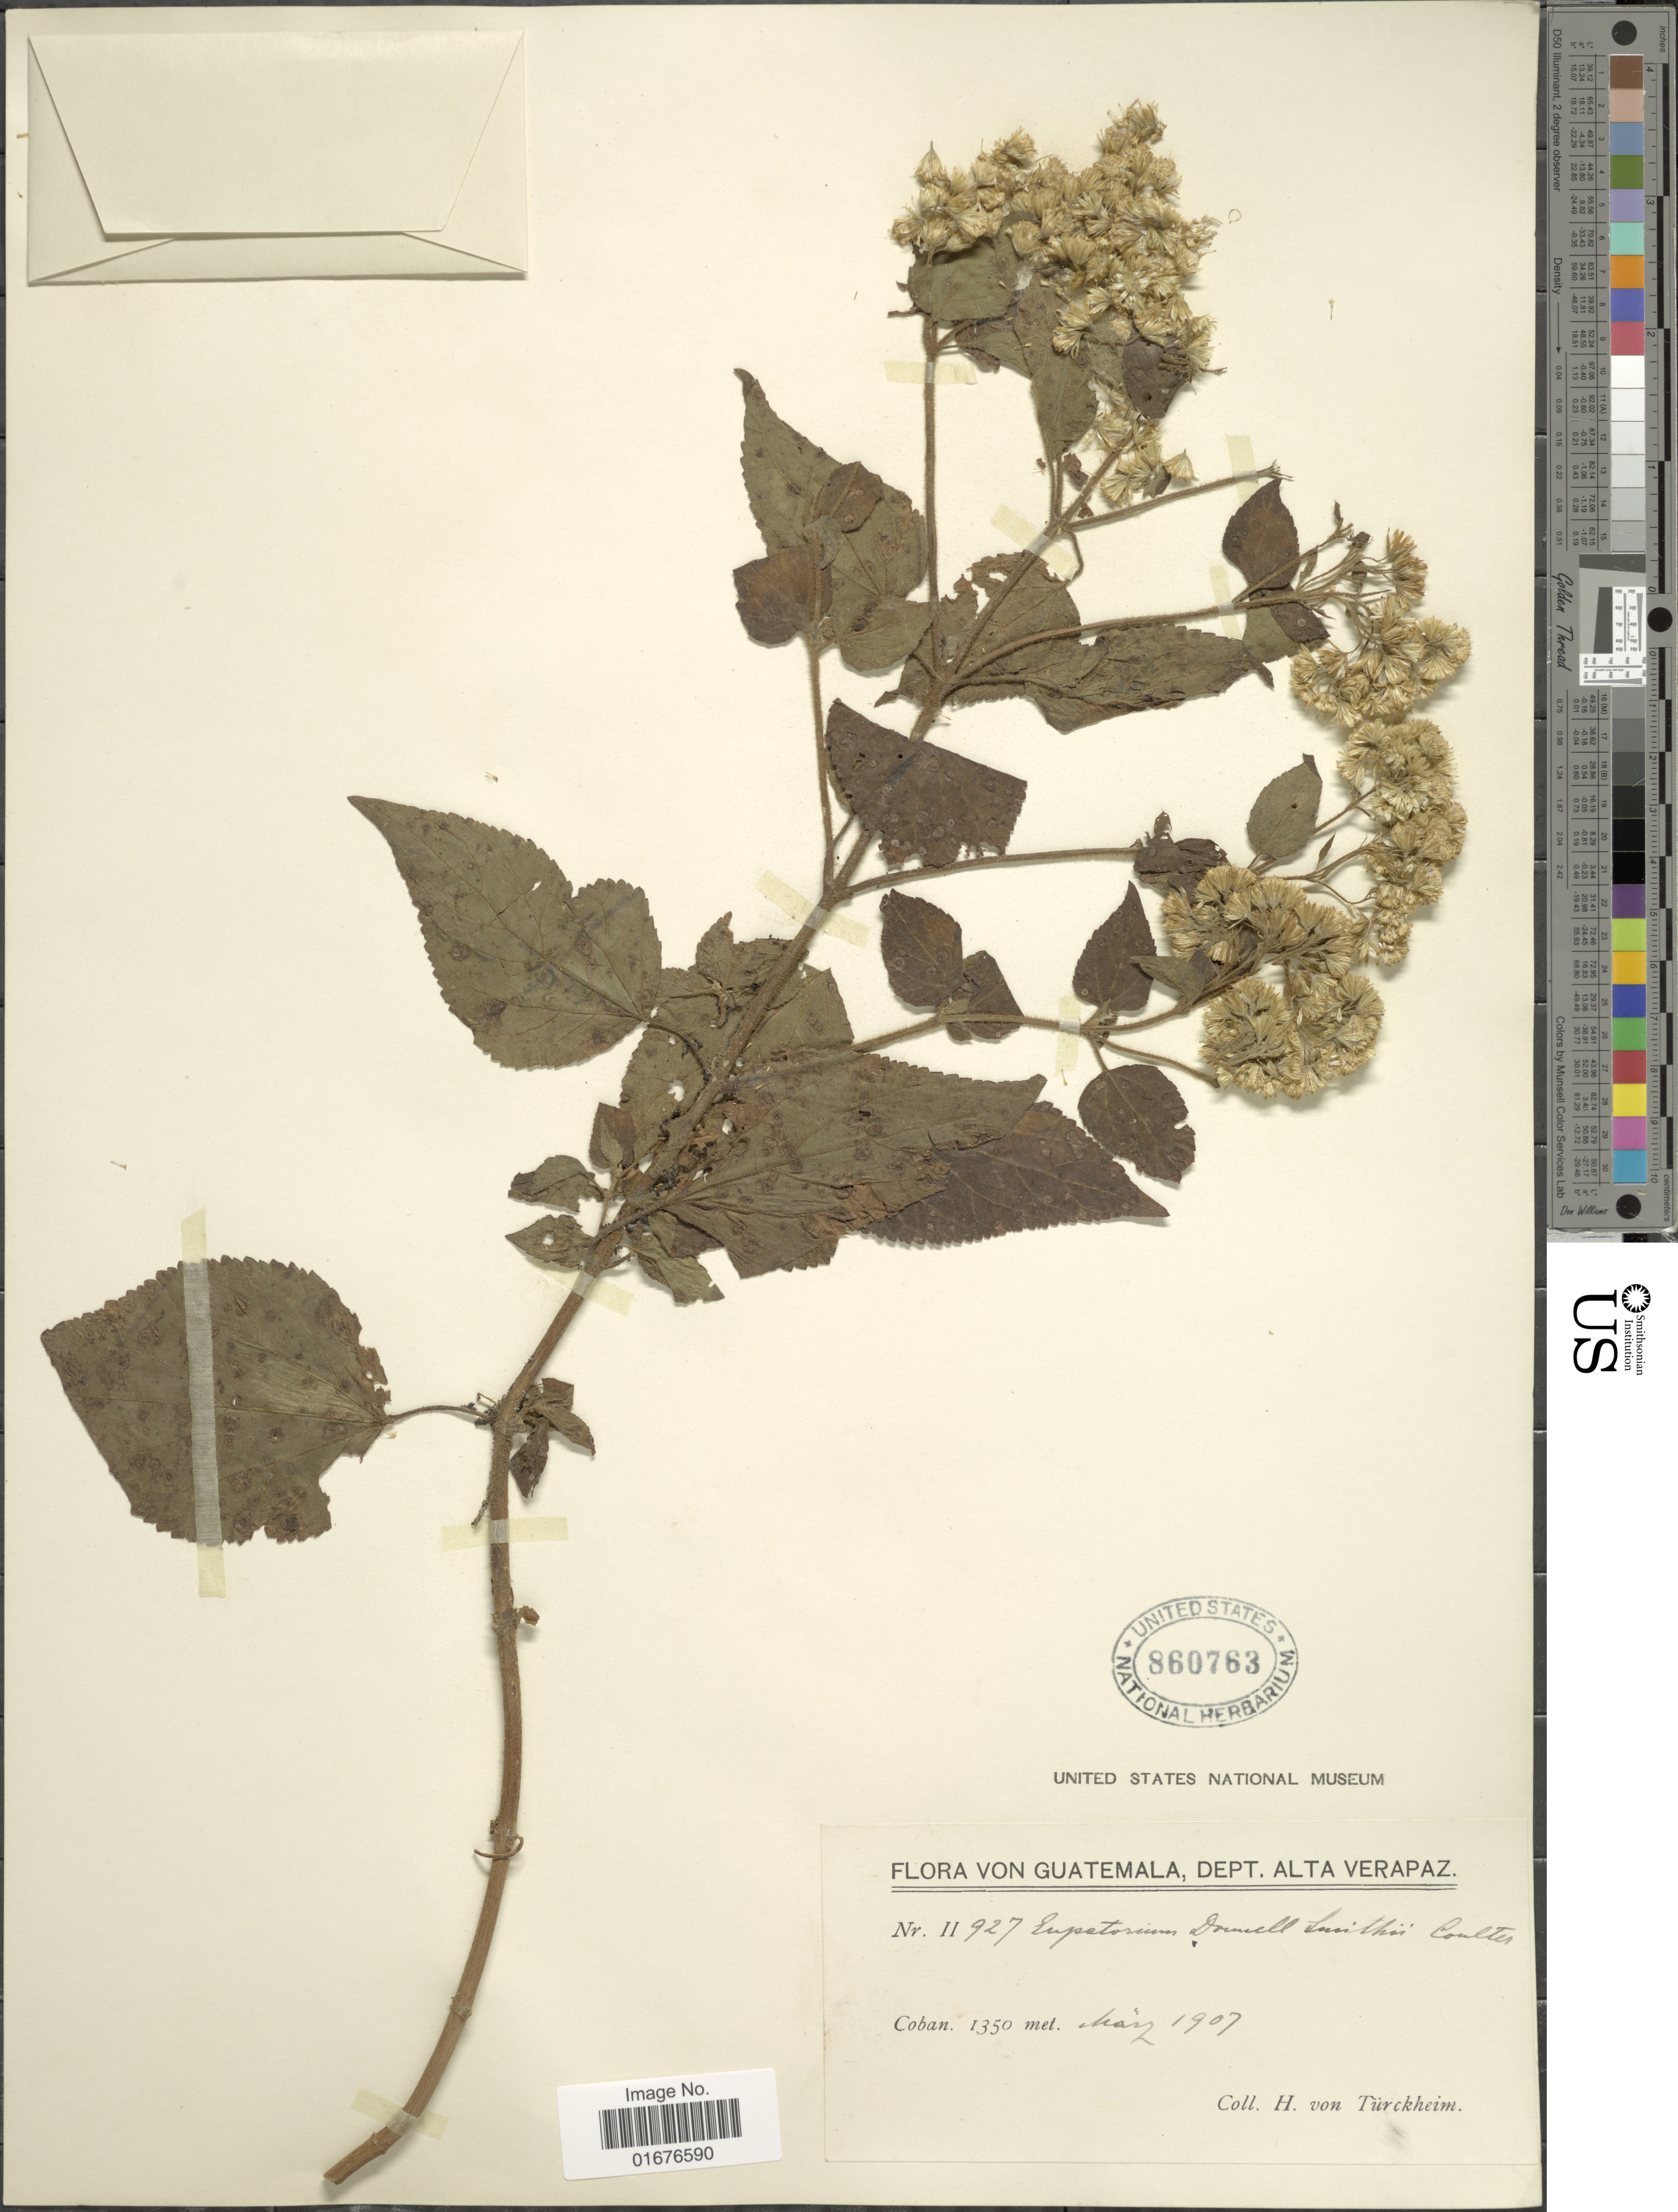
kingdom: Plantae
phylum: Tracheophyta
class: Magnoliopsida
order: Asterales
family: Asteraceae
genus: Ageratina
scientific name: Ageratina pichinchensis var. bustamenta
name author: (DC.) R.M. King & H. Rob.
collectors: H. von Türckheim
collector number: II927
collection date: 1907-03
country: Guatemala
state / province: Alta Verapaz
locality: Coban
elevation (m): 1350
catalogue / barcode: US 860763